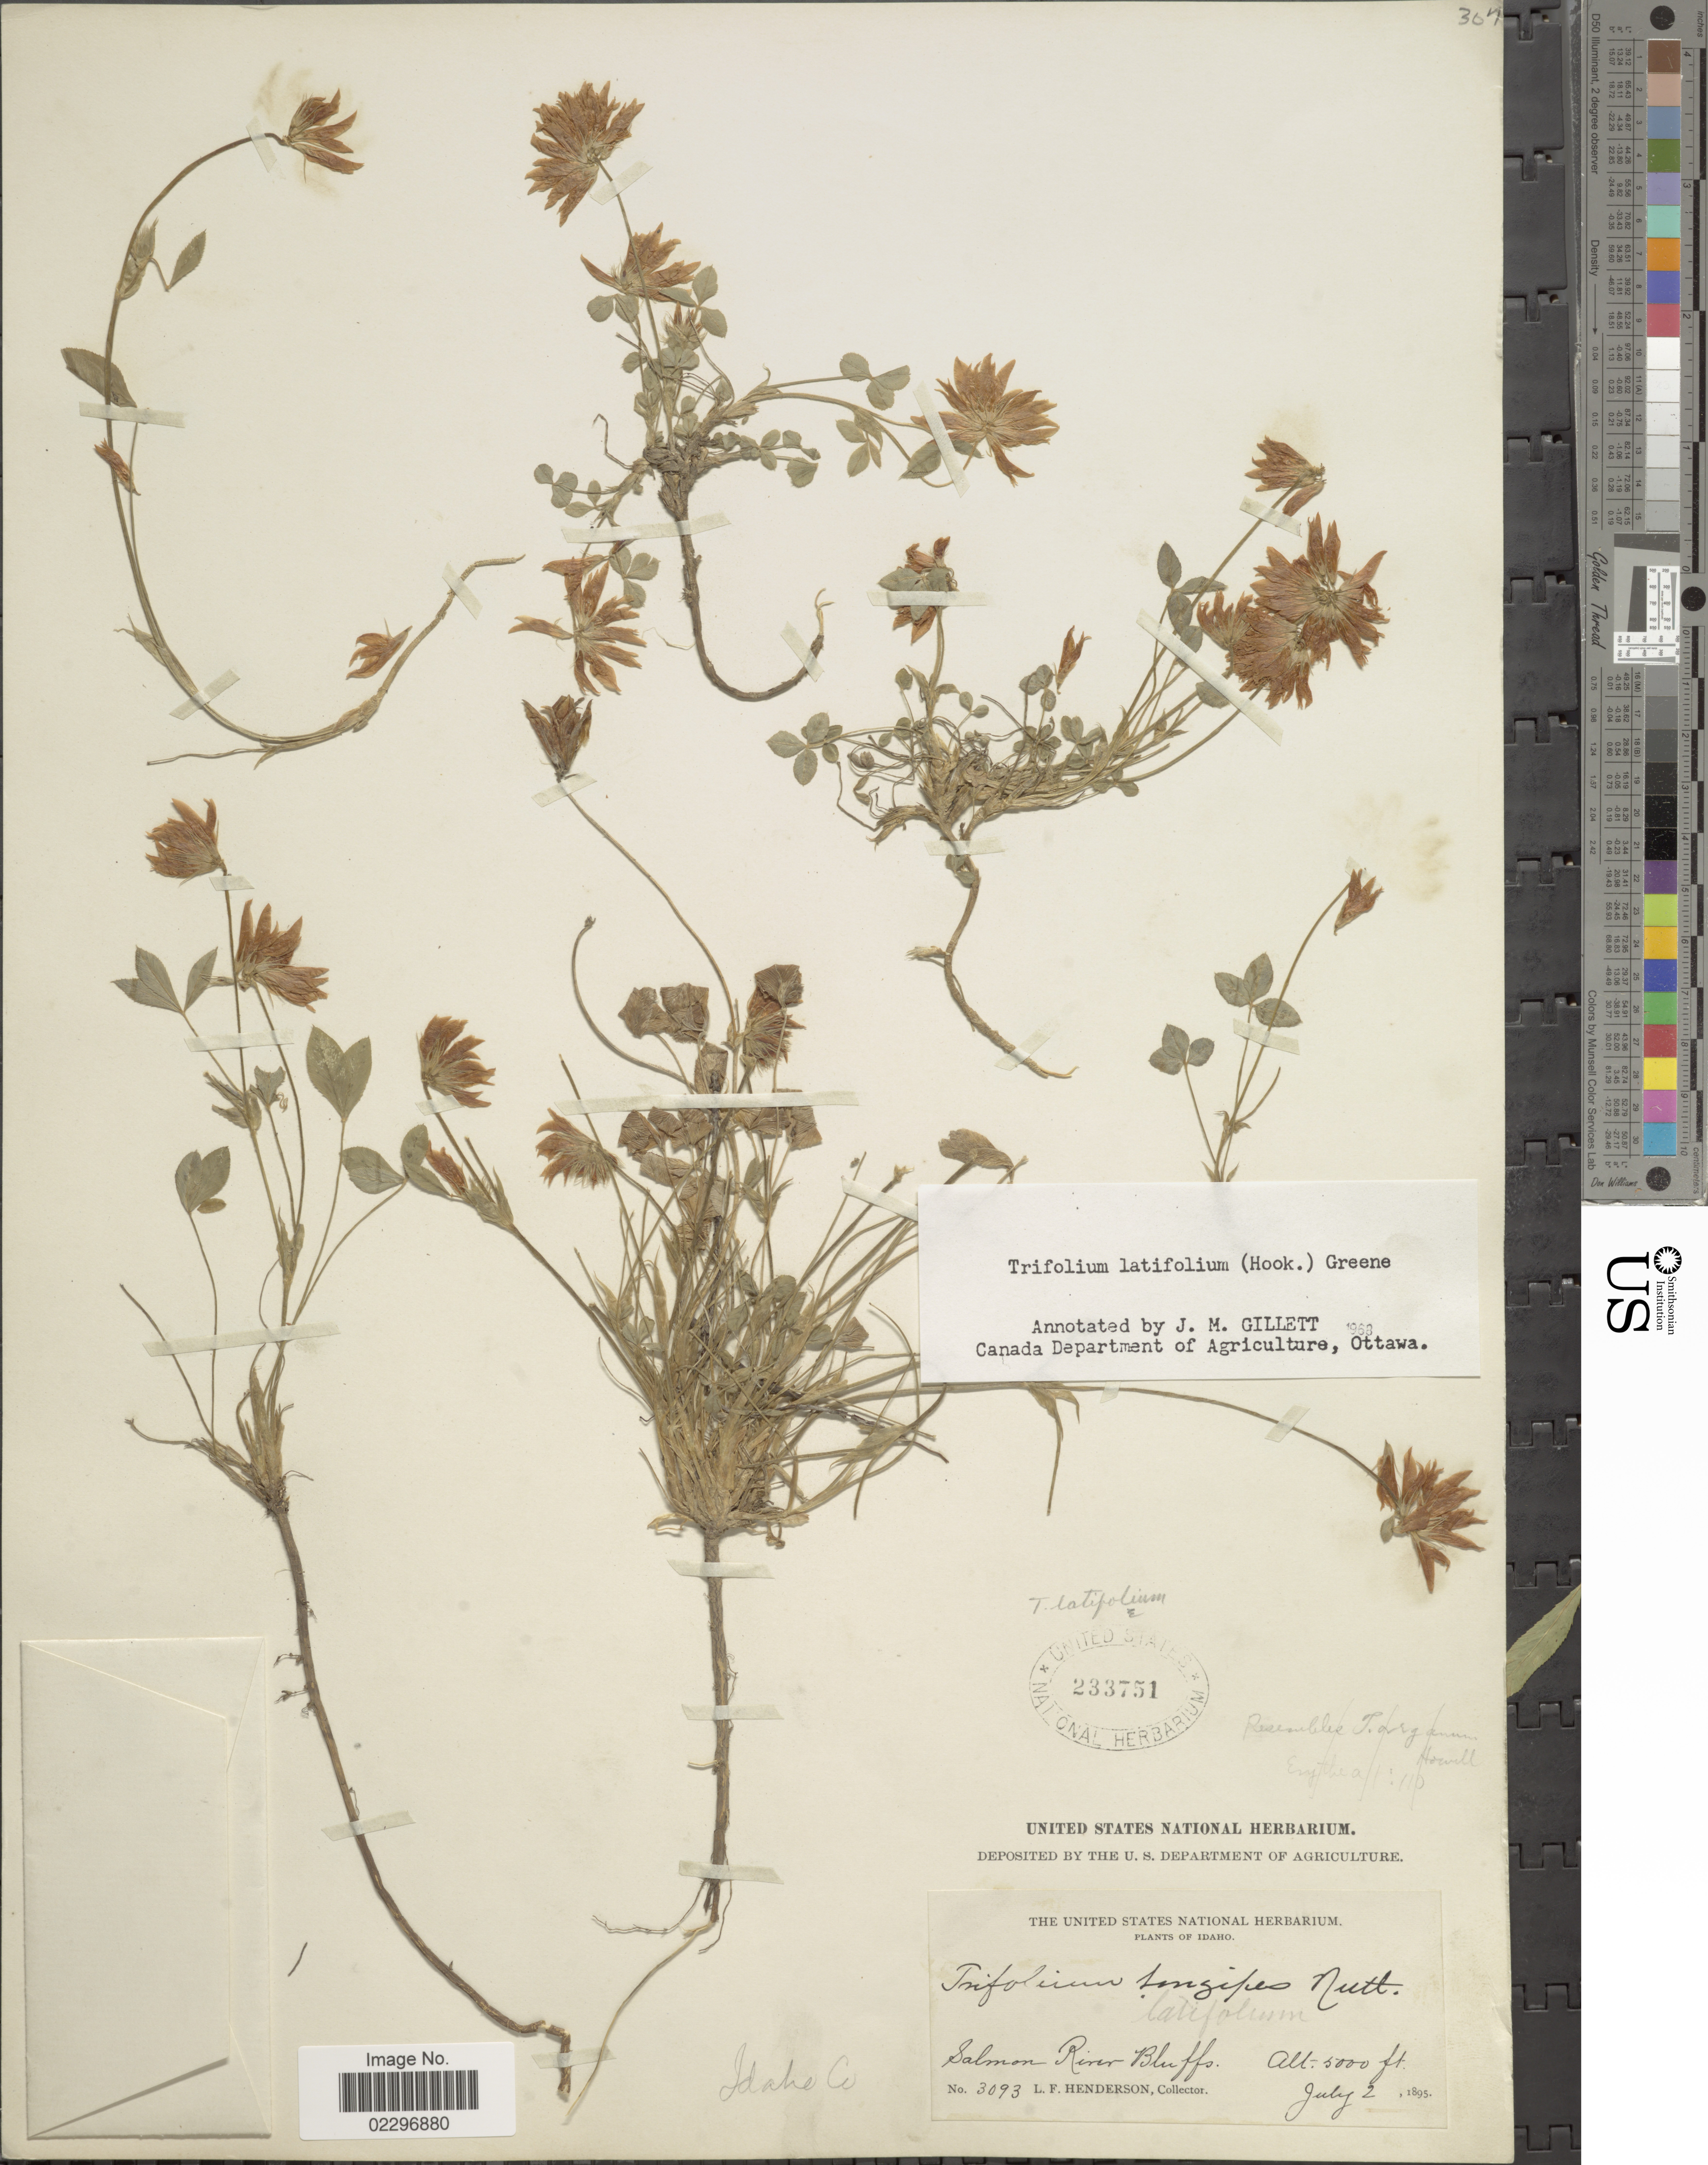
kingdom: Plantae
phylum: Tracheophyta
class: Magnoliopsida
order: Fabales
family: Fabaceae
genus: Trifolium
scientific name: Trifolium latifolium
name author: (Hook.) Greene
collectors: L. Henderson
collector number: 3093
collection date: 1895-07-02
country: United States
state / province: Idaho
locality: Salmon River Bluffs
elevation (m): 1524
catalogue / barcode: US 233751